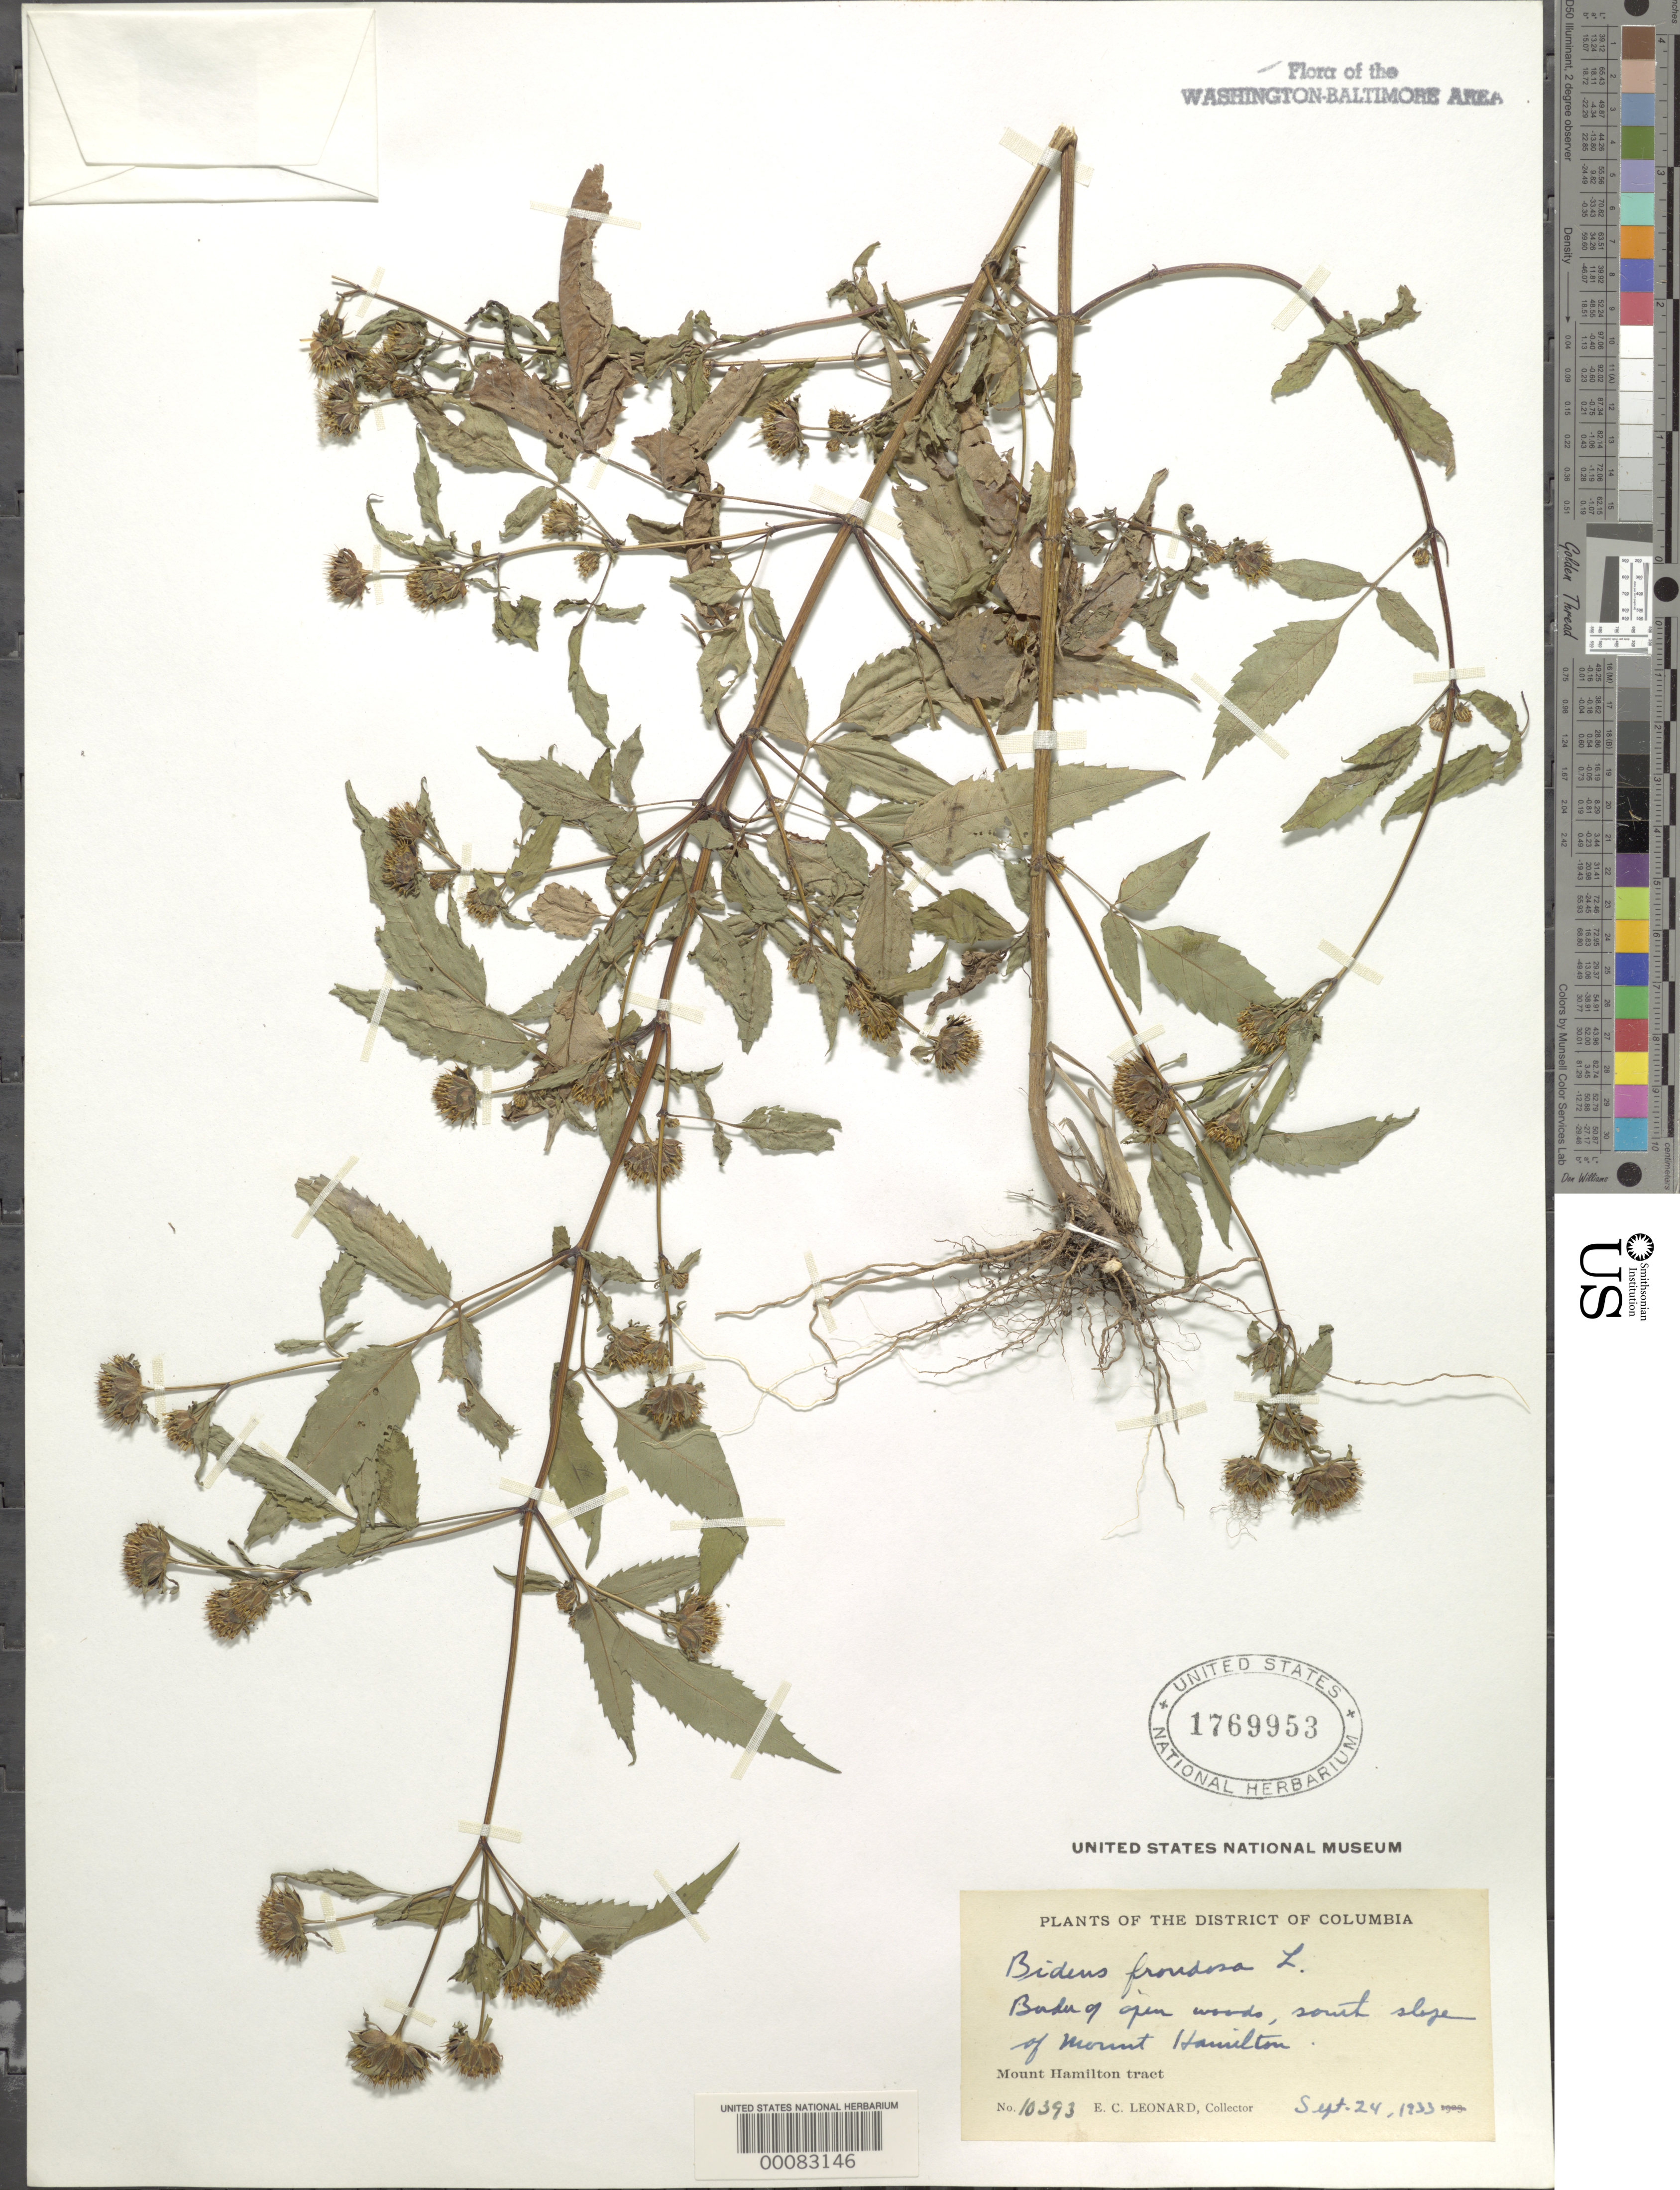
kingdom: Plantae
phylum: Tracheophyta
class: Magnoliopsida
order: Asterales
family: Asteraceae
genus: Bidens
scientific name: Bidens frondosa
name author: L.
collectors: E. C. Leonard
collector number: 10393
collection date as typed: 24 Sep 1933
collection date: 1933-09-24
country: United States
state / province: District of Columbia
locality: South slope of Mount Hamilton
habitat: Border of open woods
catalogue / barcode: US 1769953